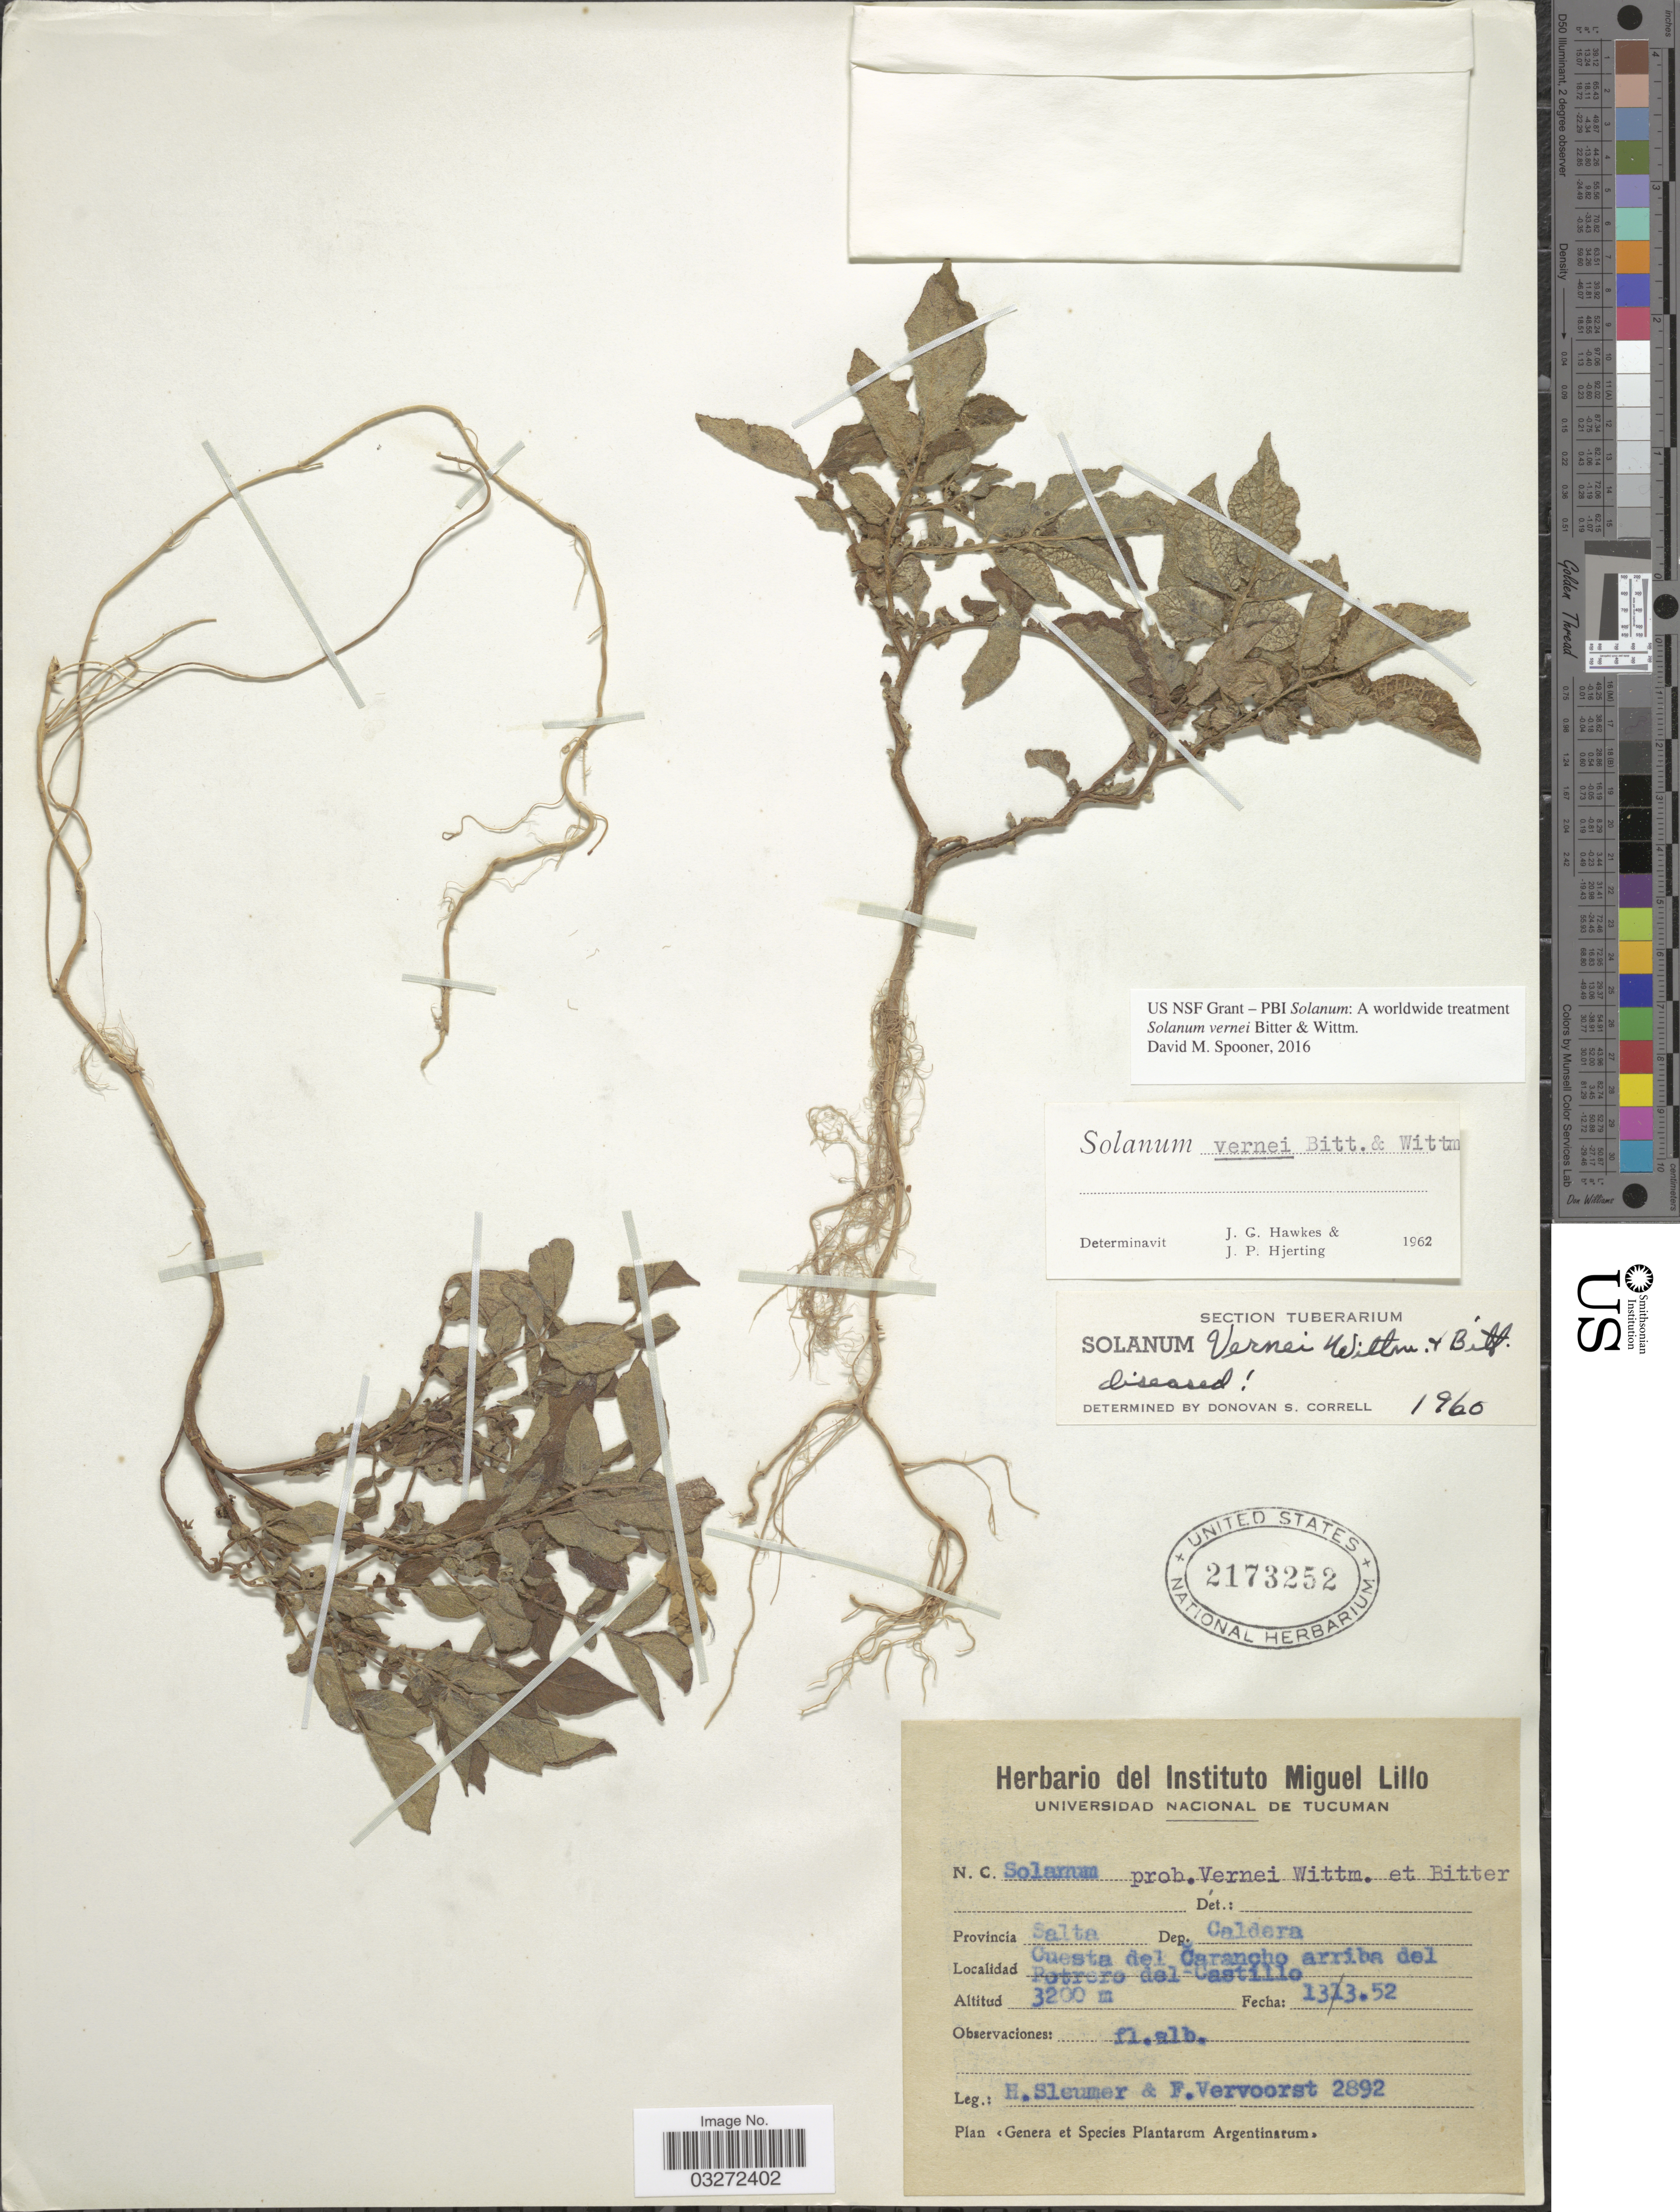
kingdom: Plantae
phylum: Tracheophyta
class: Magnoliopsida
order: Solanales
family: Solanaceae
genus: Solanum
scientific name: Solanum vernei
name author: Bitter & Wittm.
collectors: H. O. Sleumer & F. Vervoorst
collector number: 2892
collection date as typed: Transcribed d/m/y: 13/3/52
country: Argentina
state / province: Salta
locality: Dep. Caldera, Cuesta del Carancho arriba del Potrero del Castillo.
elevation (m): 3200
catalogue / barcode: US 2173252